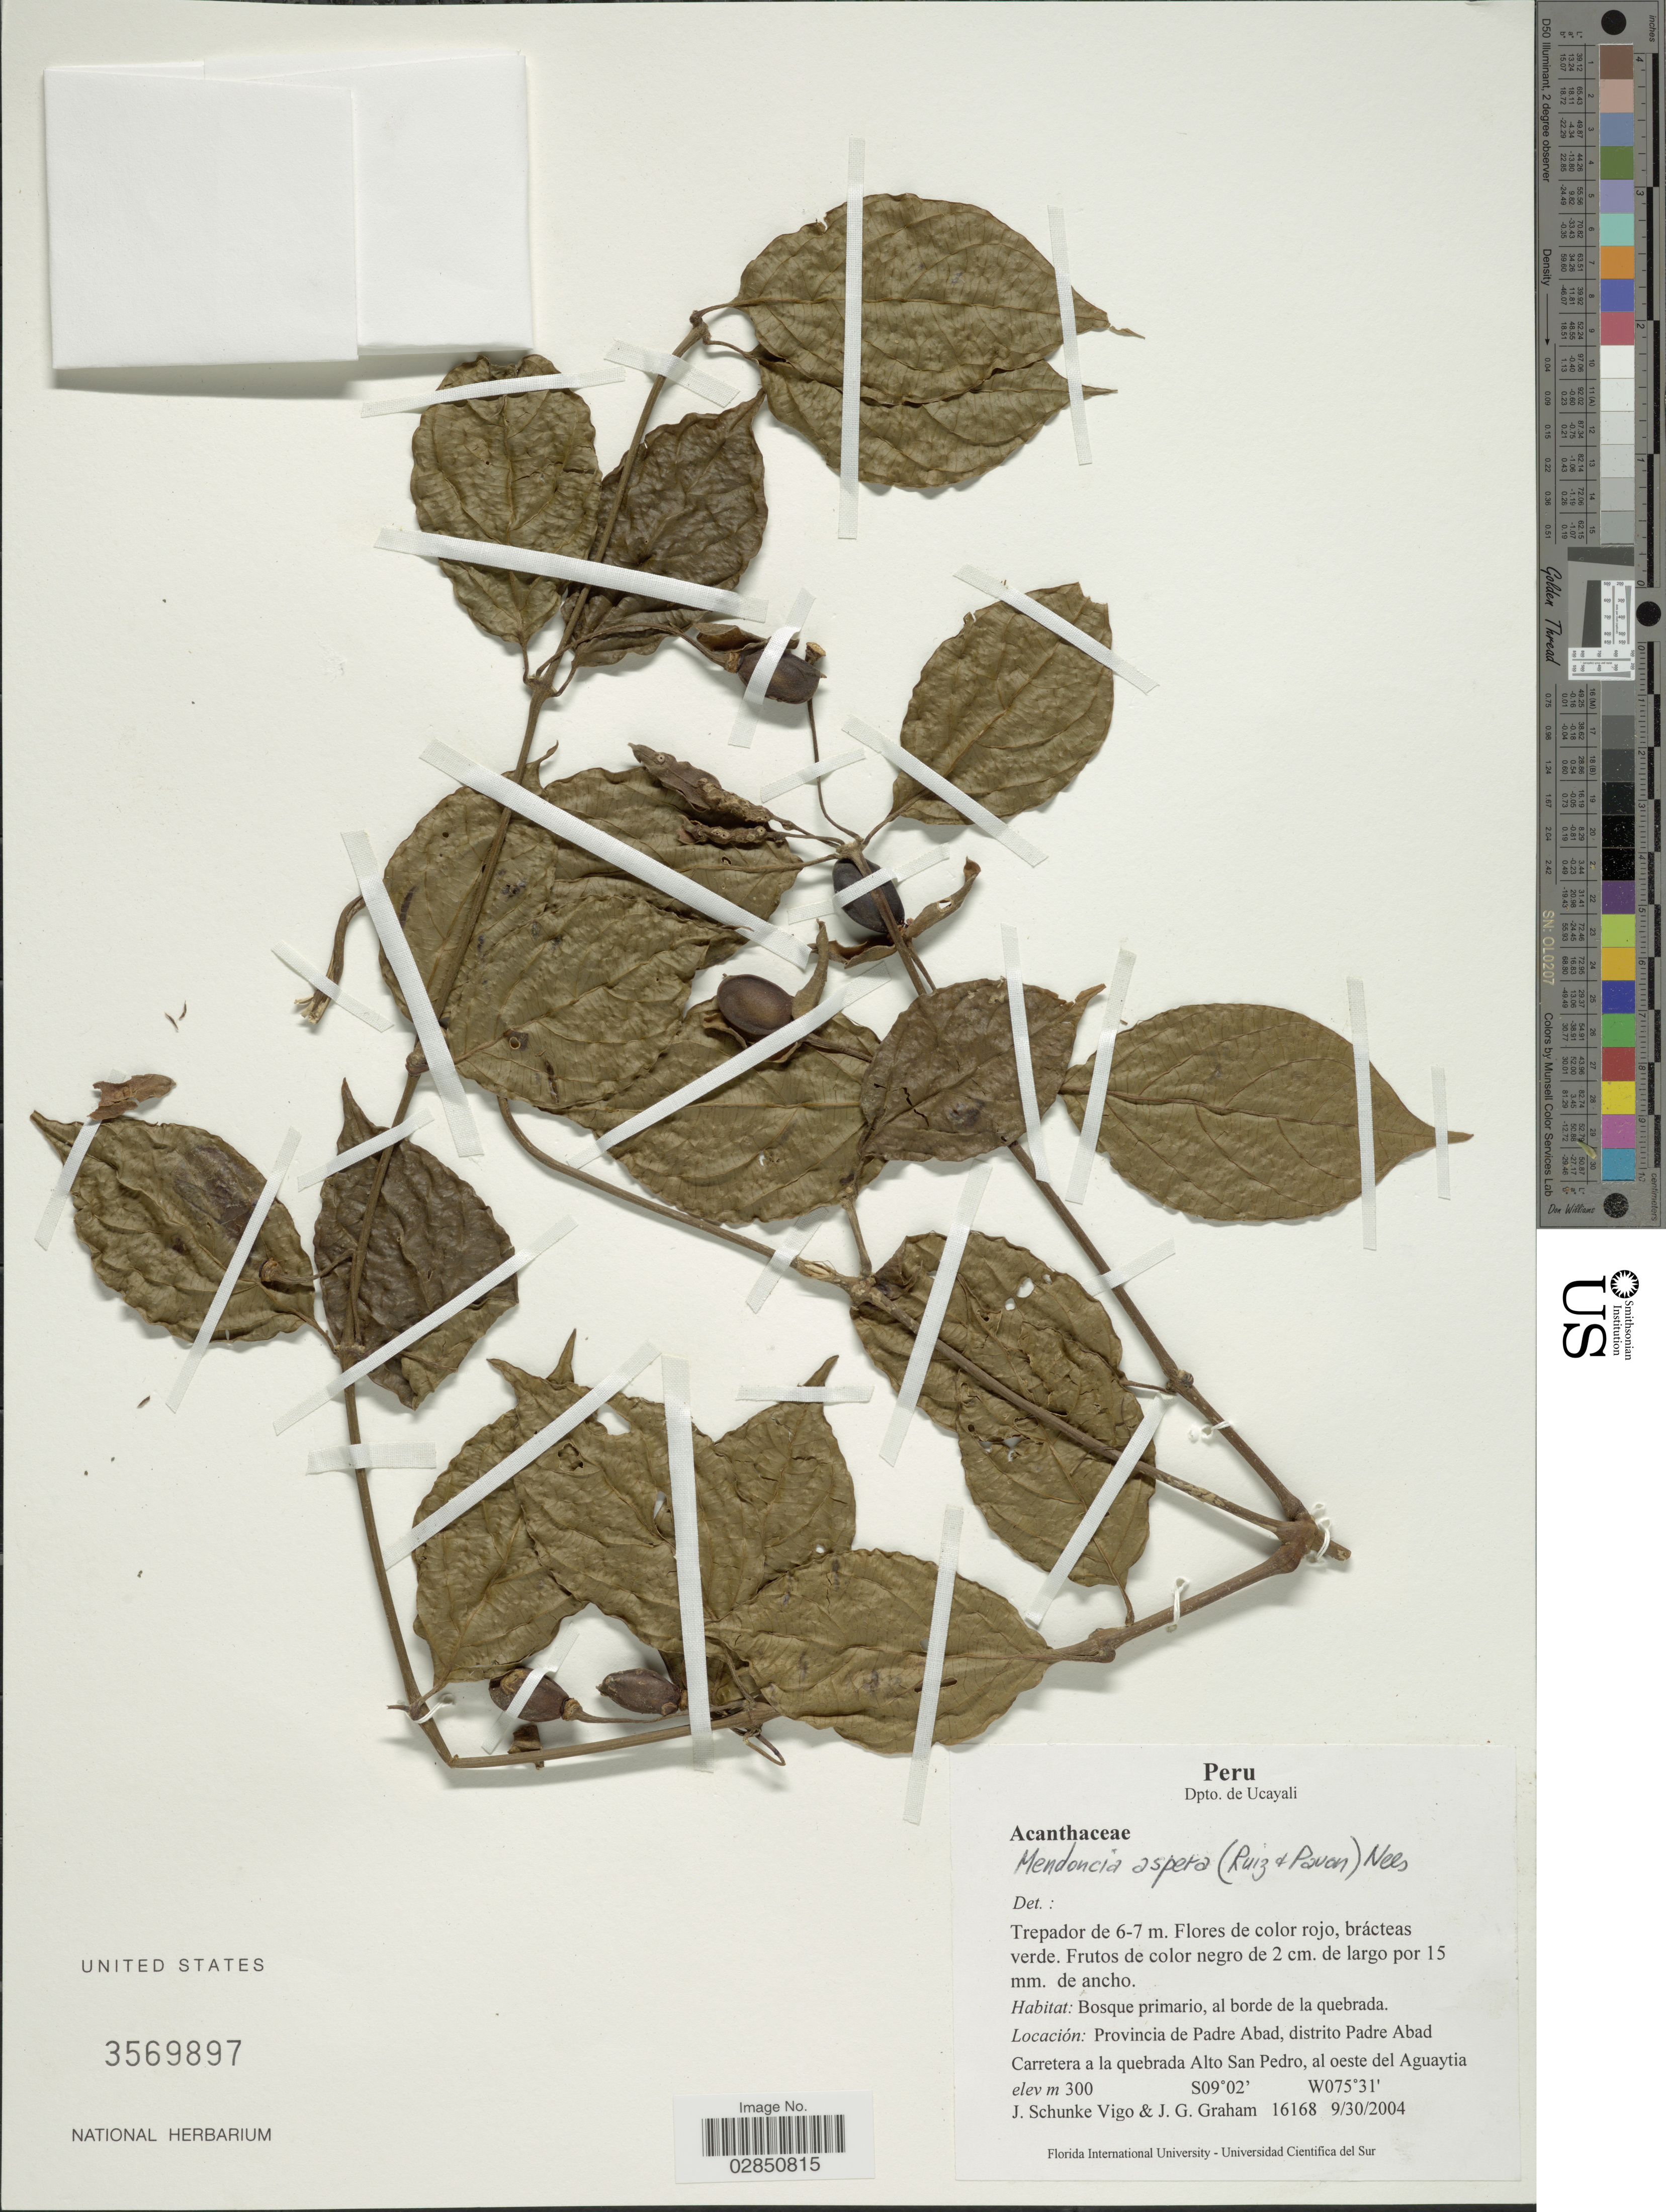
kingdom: Plantae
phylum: Tracheophyta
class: Magnoliopsida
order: Lamiales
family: Acanthaceae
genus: Mendoncia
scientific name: Mendoncia aspera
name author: (Ruiz & Pav.) Nees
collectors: J. Schunke Vigo & J. Graham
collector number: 16168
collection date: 2004-09-30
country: Peru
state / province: Ucayali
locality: Dpto. de Ucayali. Provincia de Padre Abad, distrito Padre Abad Carretera a la quebrada Alto San Pedro, al oeste del Aguaytia.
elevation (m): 300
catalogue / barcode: US 3569897